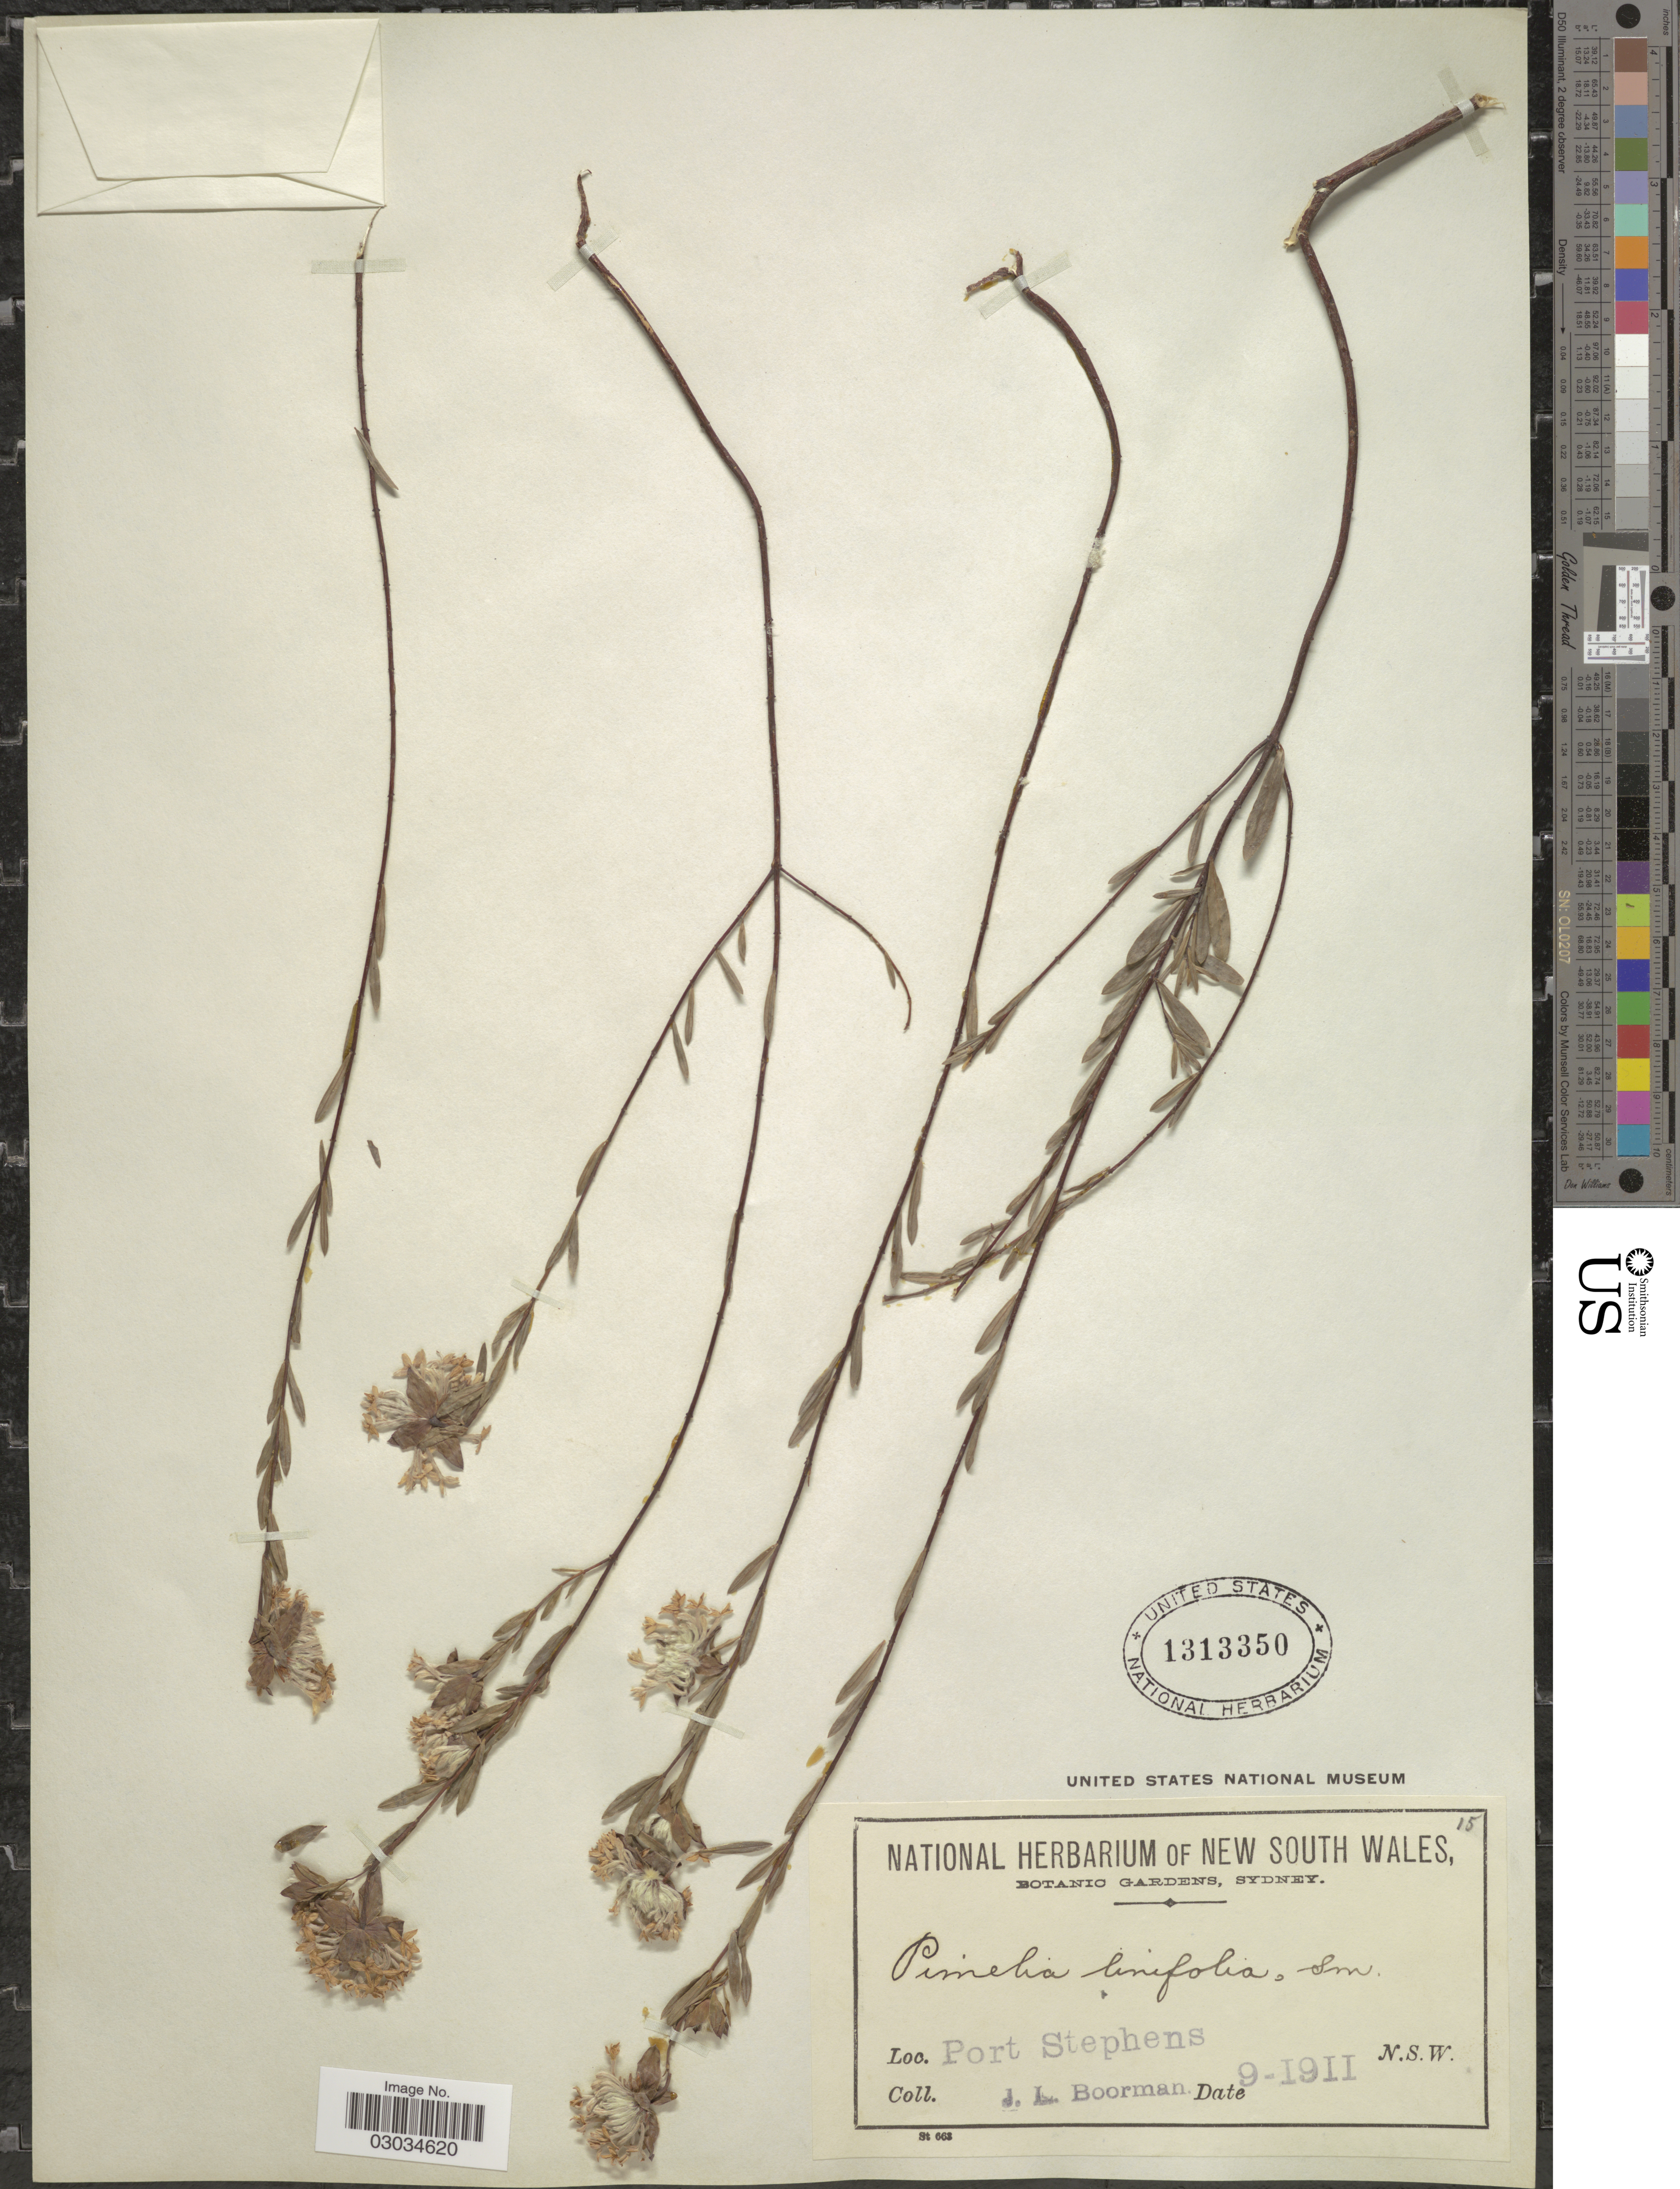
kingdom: Plantae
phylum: Tracheophyta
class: Magnoliopsida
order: Malvales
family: Thymelaeaceae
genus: Pimelea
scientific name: Pimelea linifolia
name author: Sm.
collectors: J. Boorman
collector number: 15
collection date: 1911-09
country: Australia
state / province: New South Wales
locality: Port Stephens. N.S.W.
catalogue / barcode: US 1313350